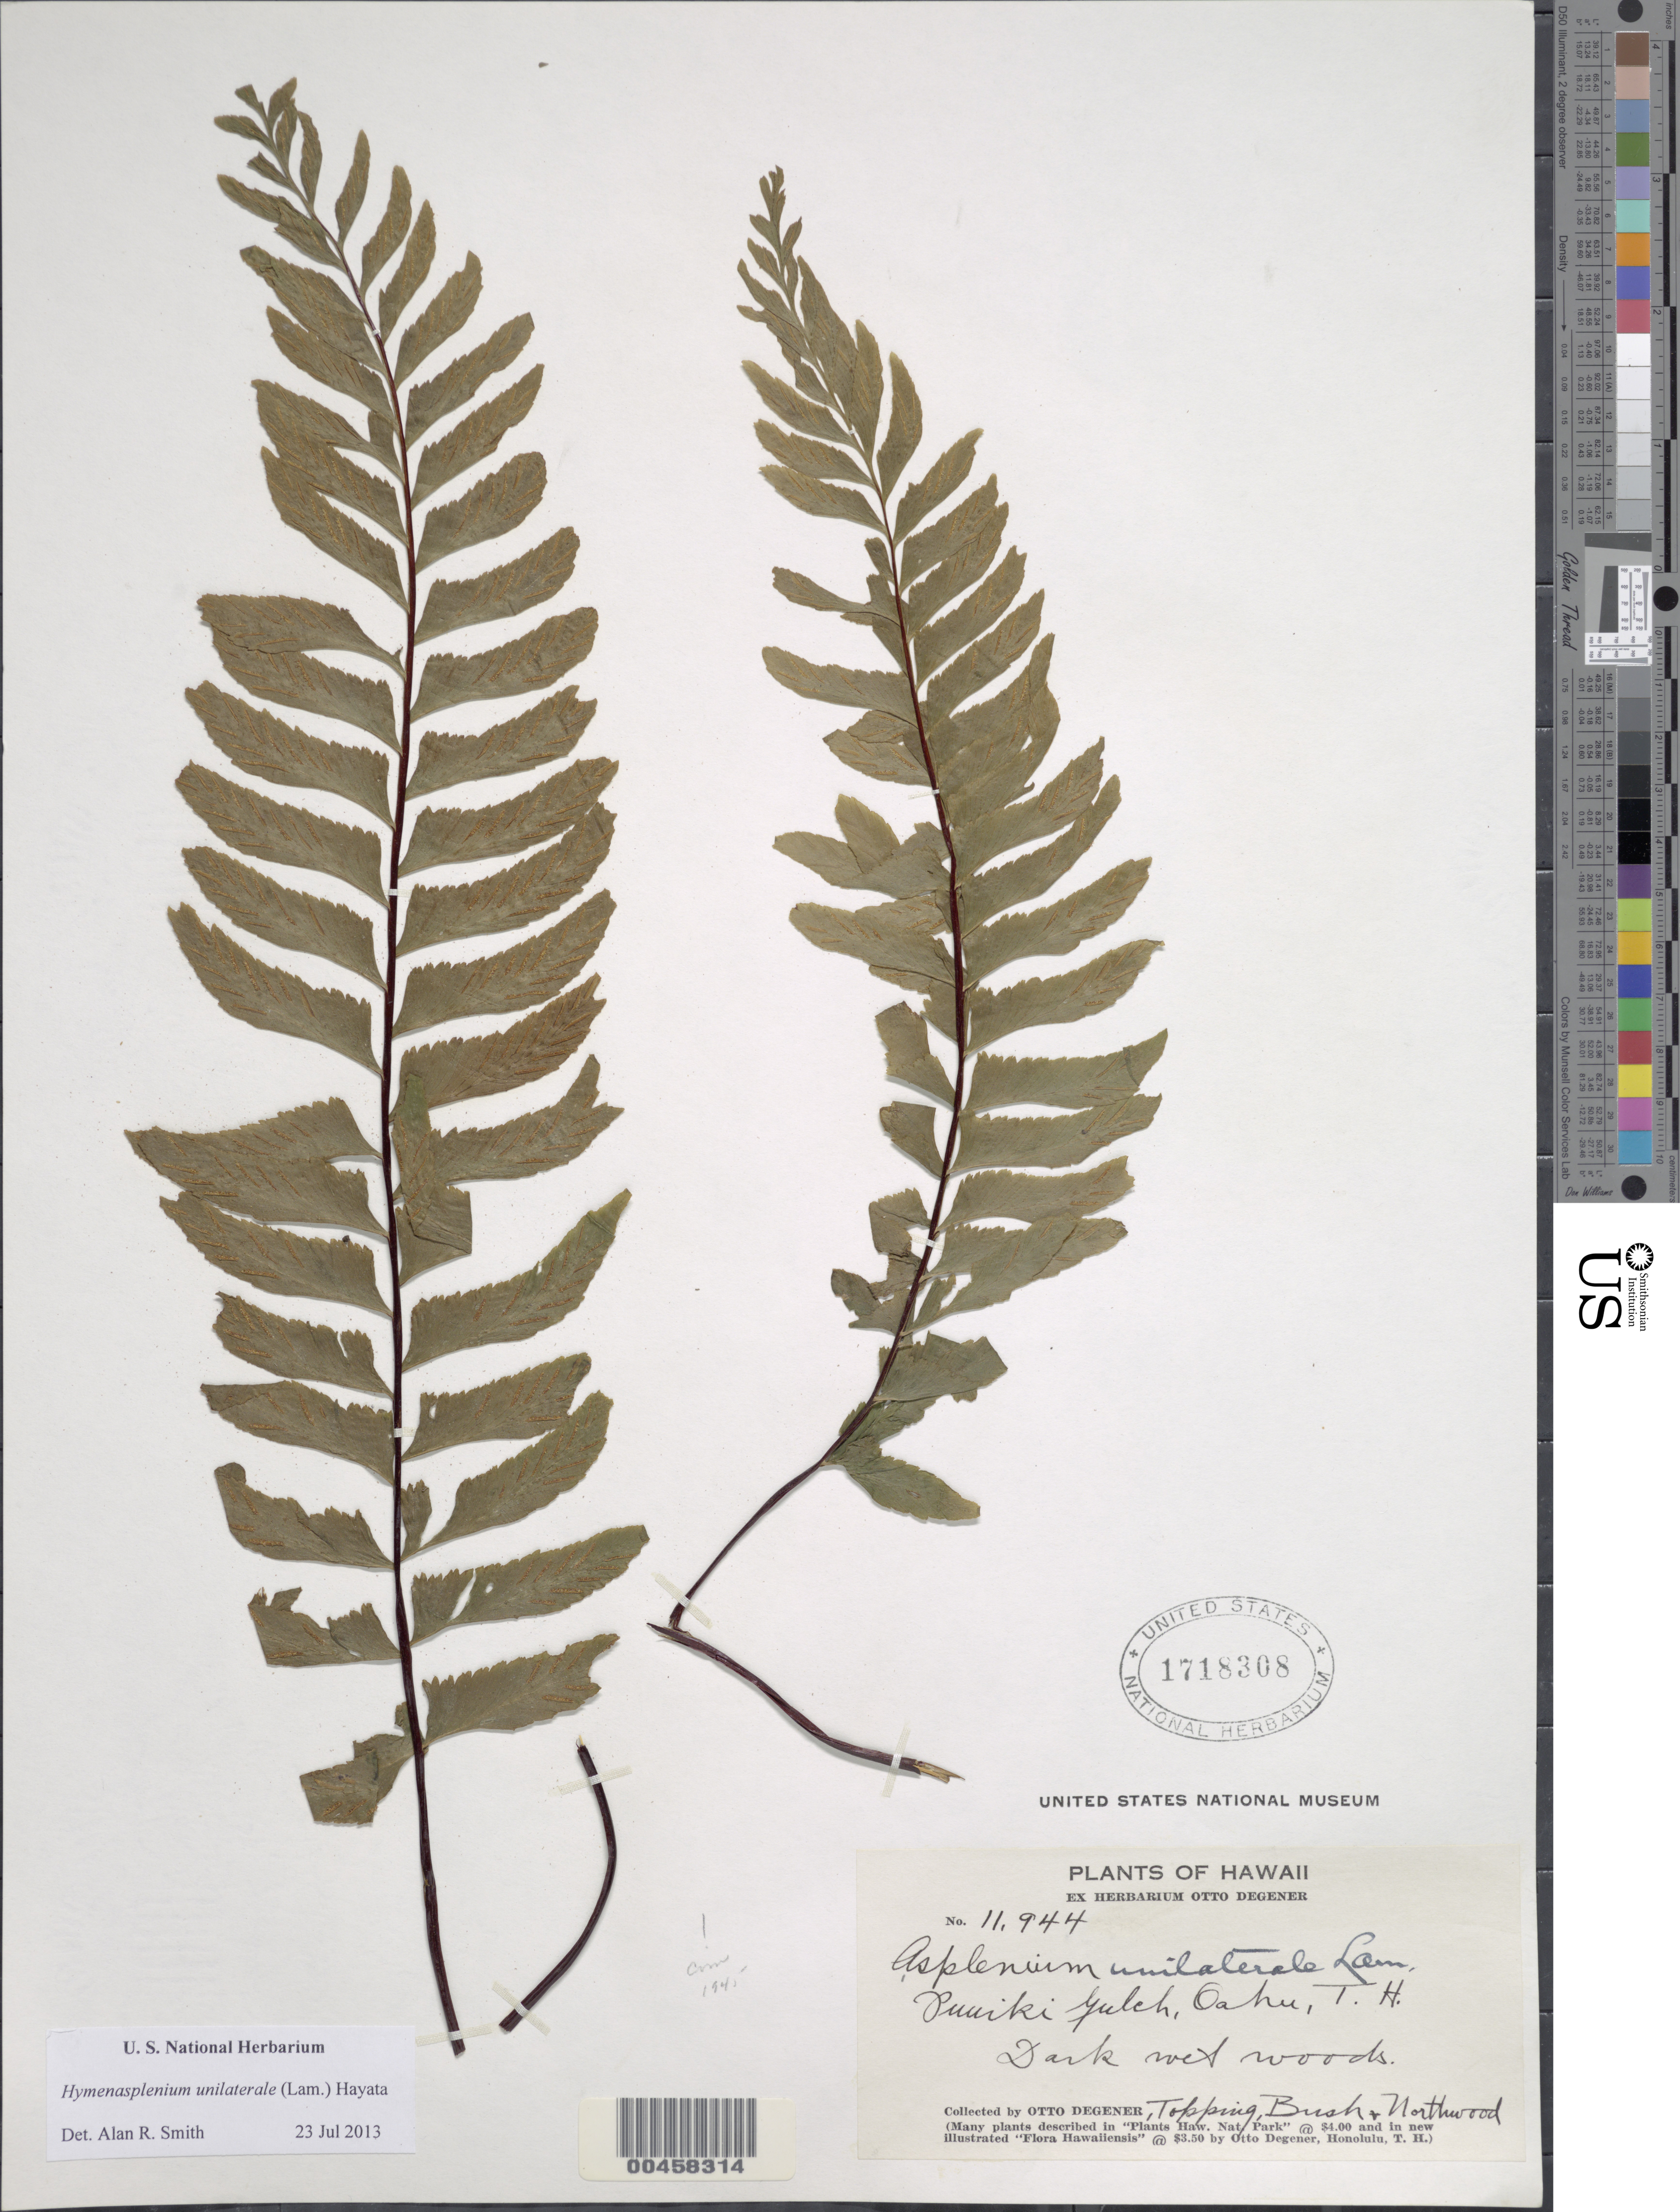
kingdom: Plantae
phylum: Tracheophyta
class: Polypodiopsida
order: Polypodiales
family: Aspleniaceae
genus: Hymenasplenium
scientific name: Hymenasplenium unilaterale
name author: (Lam.) Hayata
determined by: Smith, Alan R., (UC)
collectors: O. Degener, D. L. Topping, B. F. Bush & -. Northwood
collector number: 11944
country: United States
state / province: Hawaii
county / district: Honolulu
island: Oahu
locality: Puuiki Gulch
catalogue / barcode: US 1718308